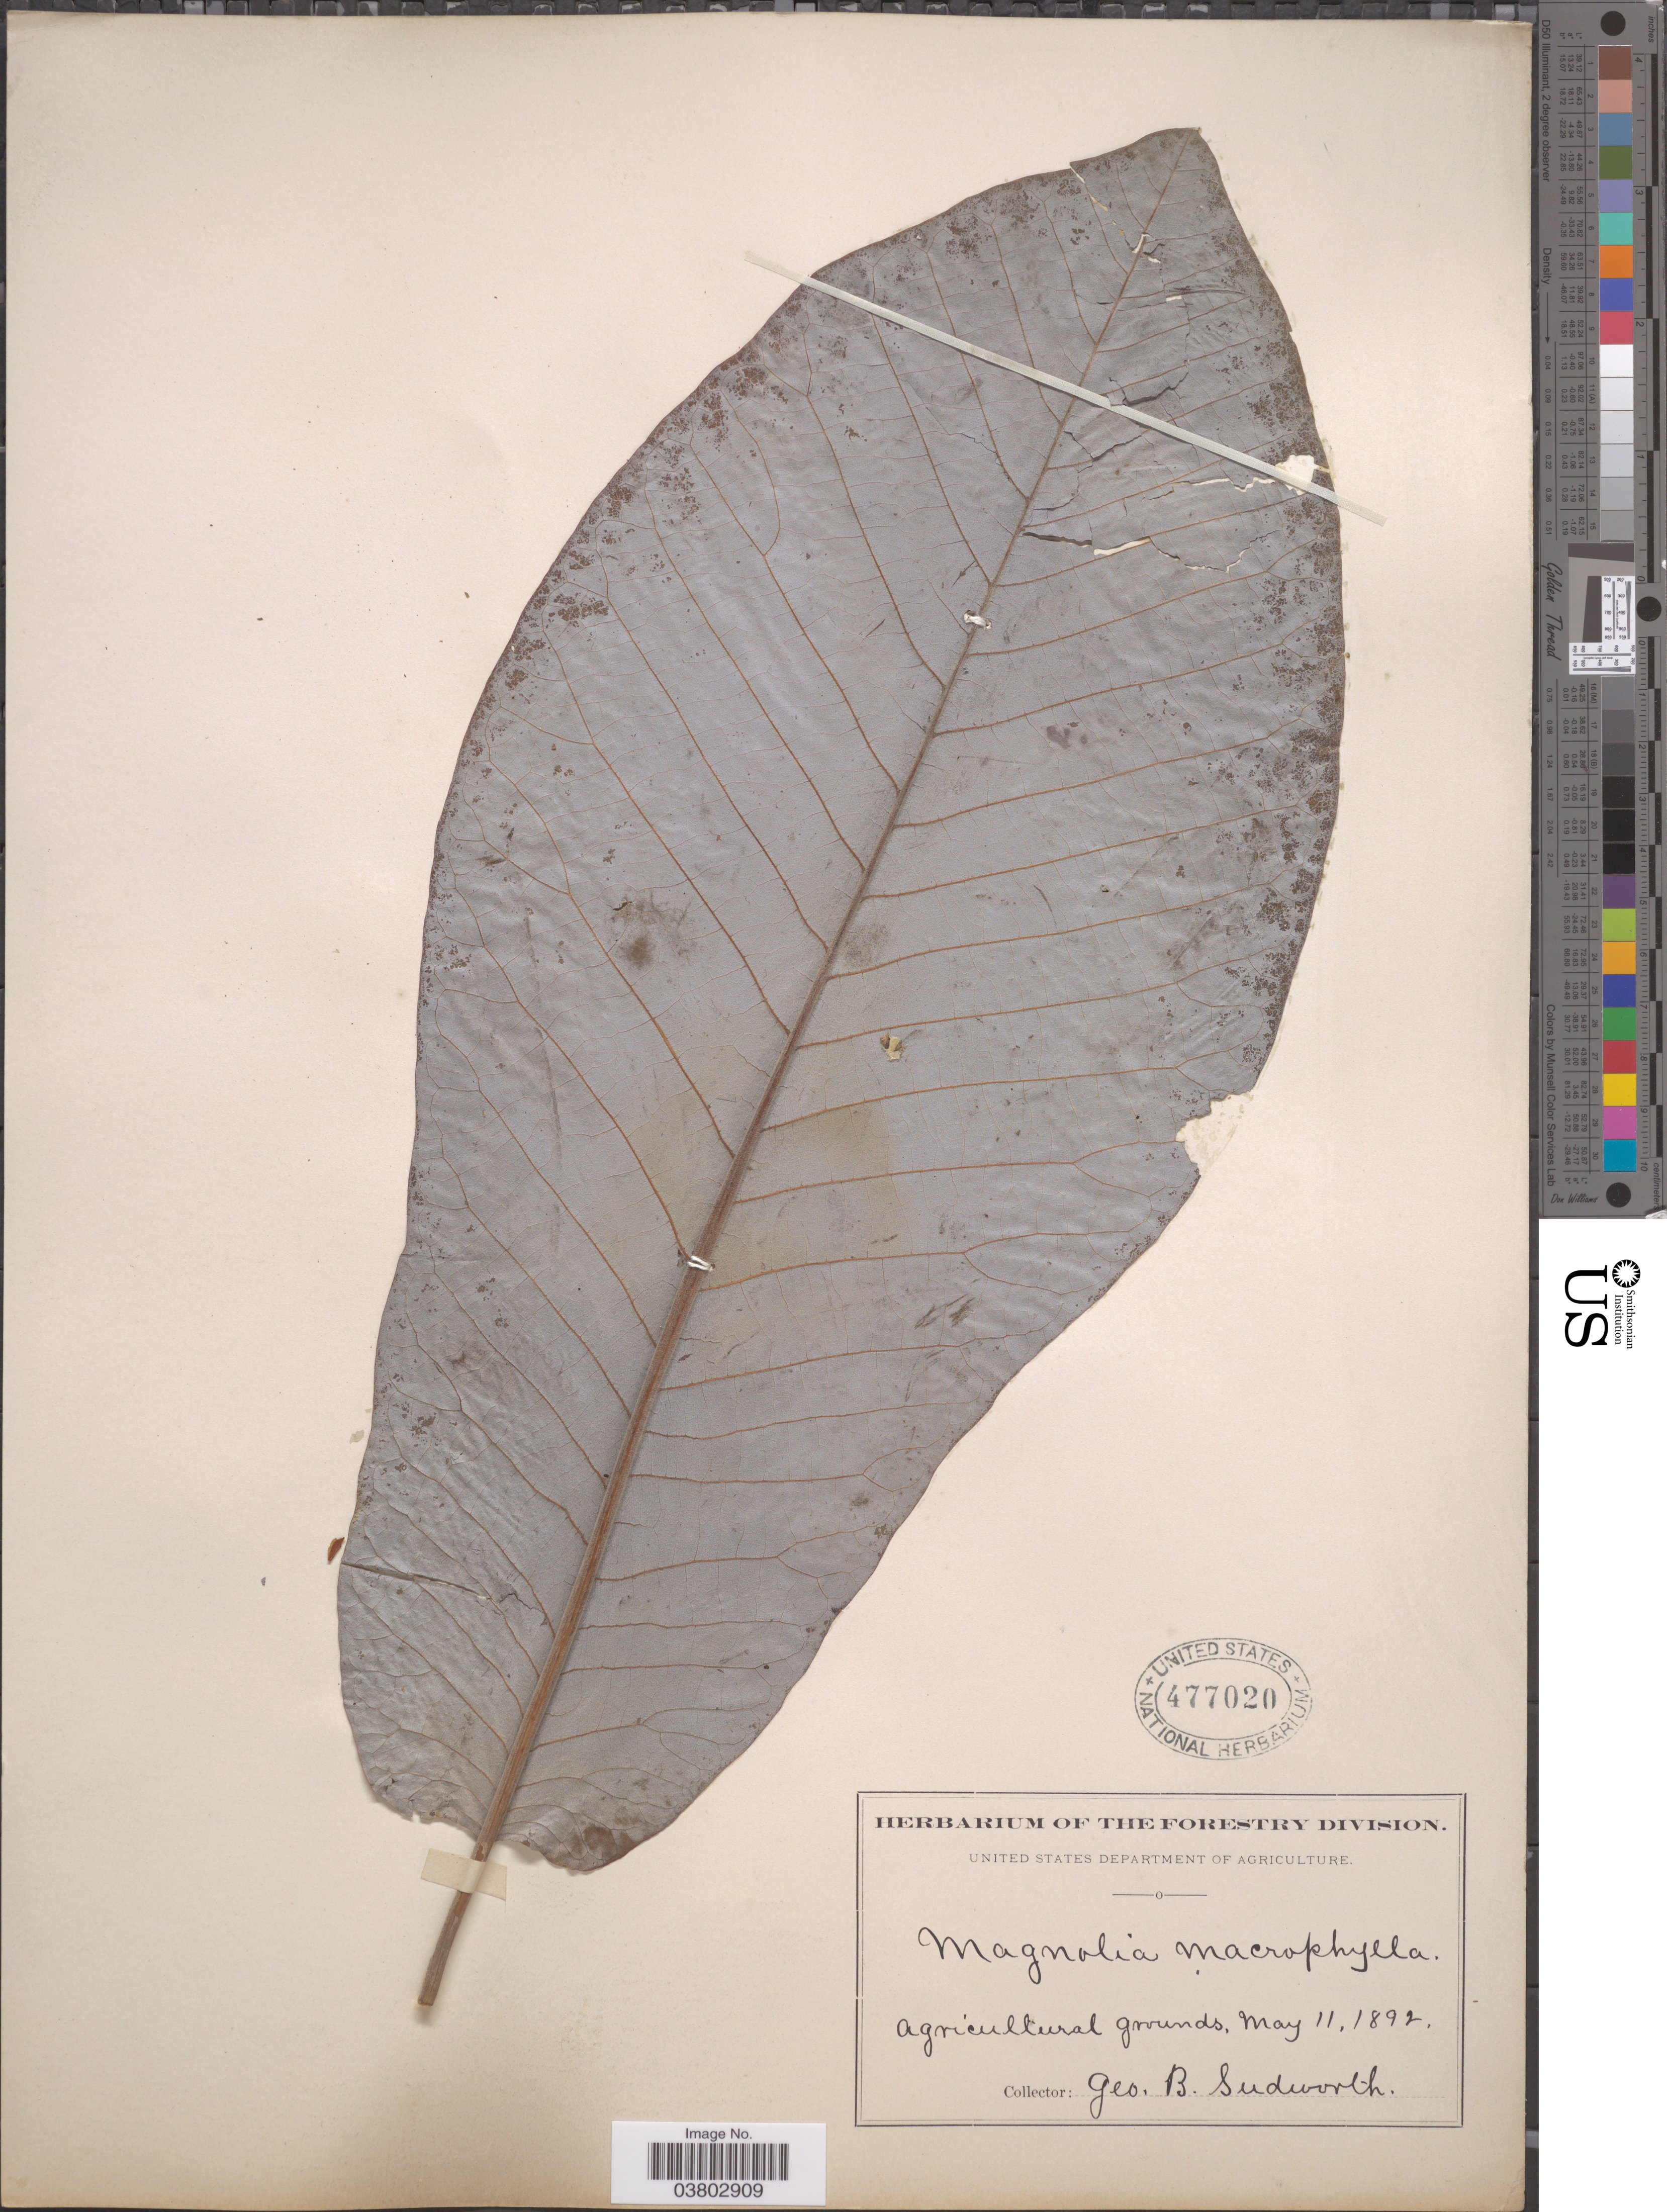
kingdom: Plantae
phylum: Tracheophyta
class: Magnoliopsida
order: Magnoliales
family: Magnoliaceae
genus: Magnolia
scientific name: Magnolia macrophylla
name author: Michx.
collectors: G. B. Sudworth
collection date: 1892-05-11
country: United States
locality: Agricultural Grounds.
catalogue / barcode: US 477020